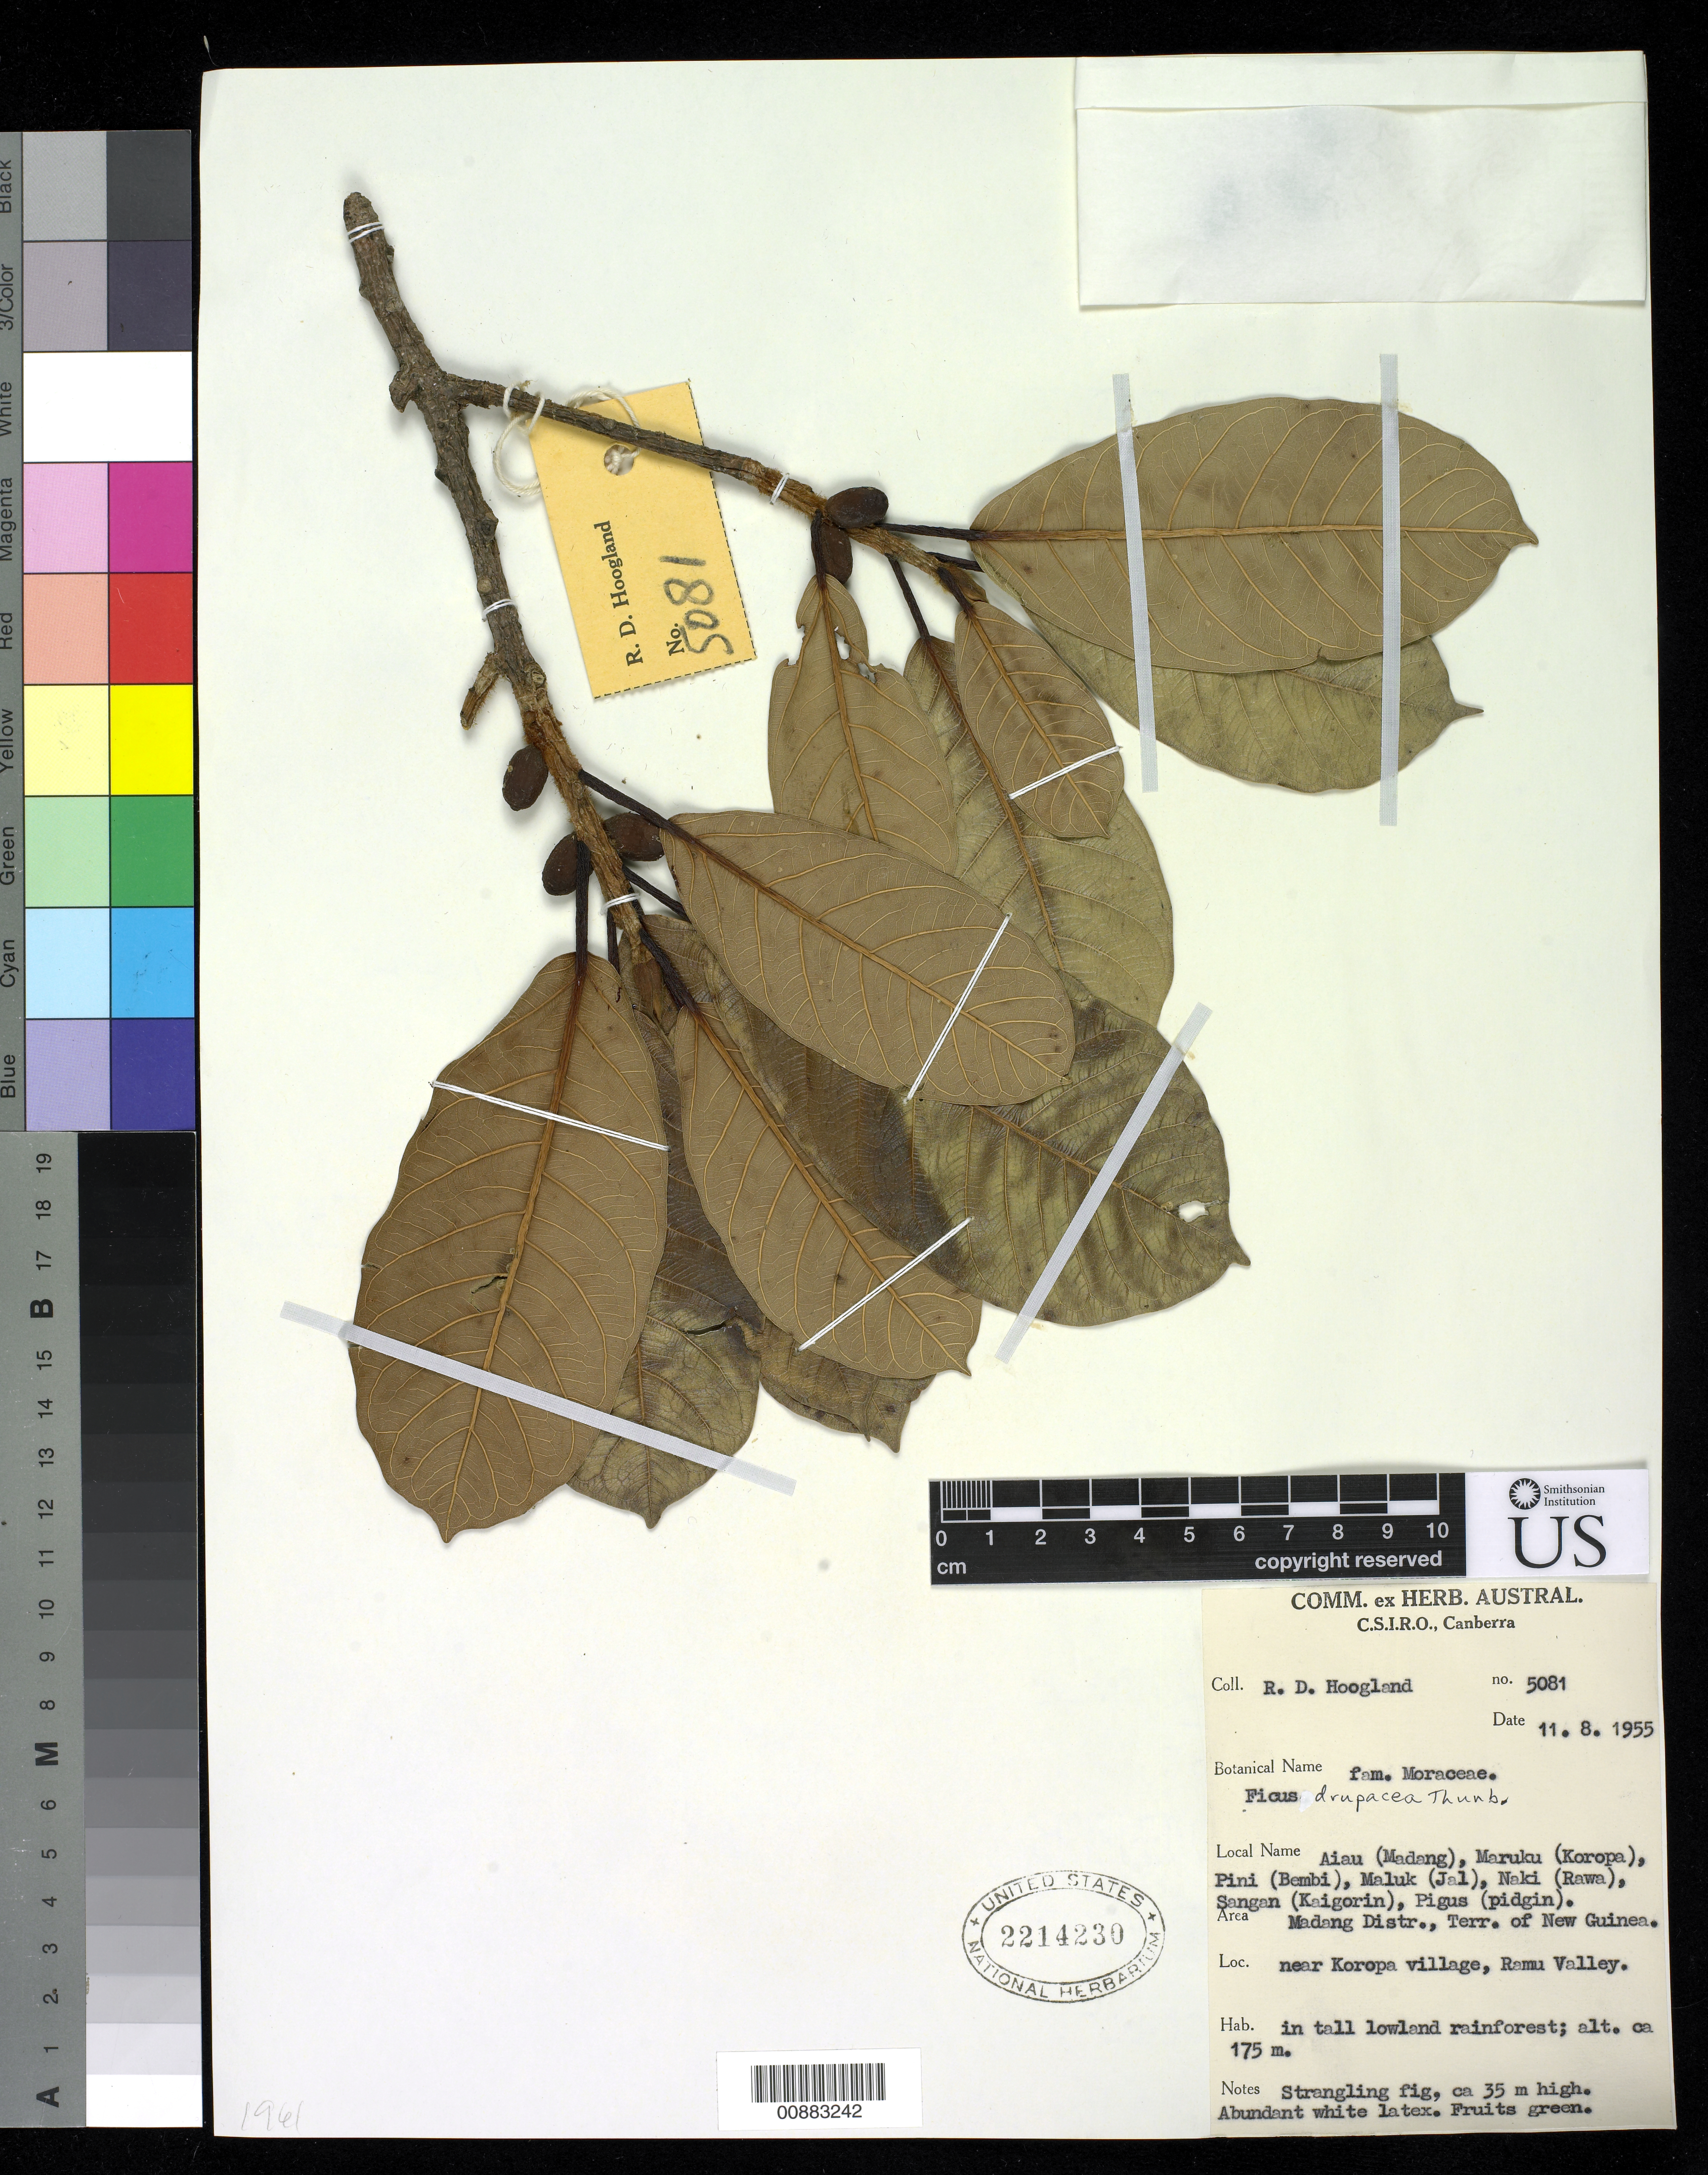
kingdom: Plantae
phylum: Tracheophyta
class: Magnoliopsida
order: Rosales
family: Moraceae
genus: Ficus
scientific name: Ficus drupacea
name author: Thunb.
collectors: R. D. Hoogland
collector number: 5081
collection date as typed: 11 Aug 1955 or 08 Nov 1955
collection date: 1955-08-11 or 1955-11-08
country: Papua New Guinea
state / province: Madang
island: New Guinea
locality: Near Koropa village, Ramu Valley.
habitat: In tall lowland forest.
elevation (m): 175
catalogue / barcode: US 2214230